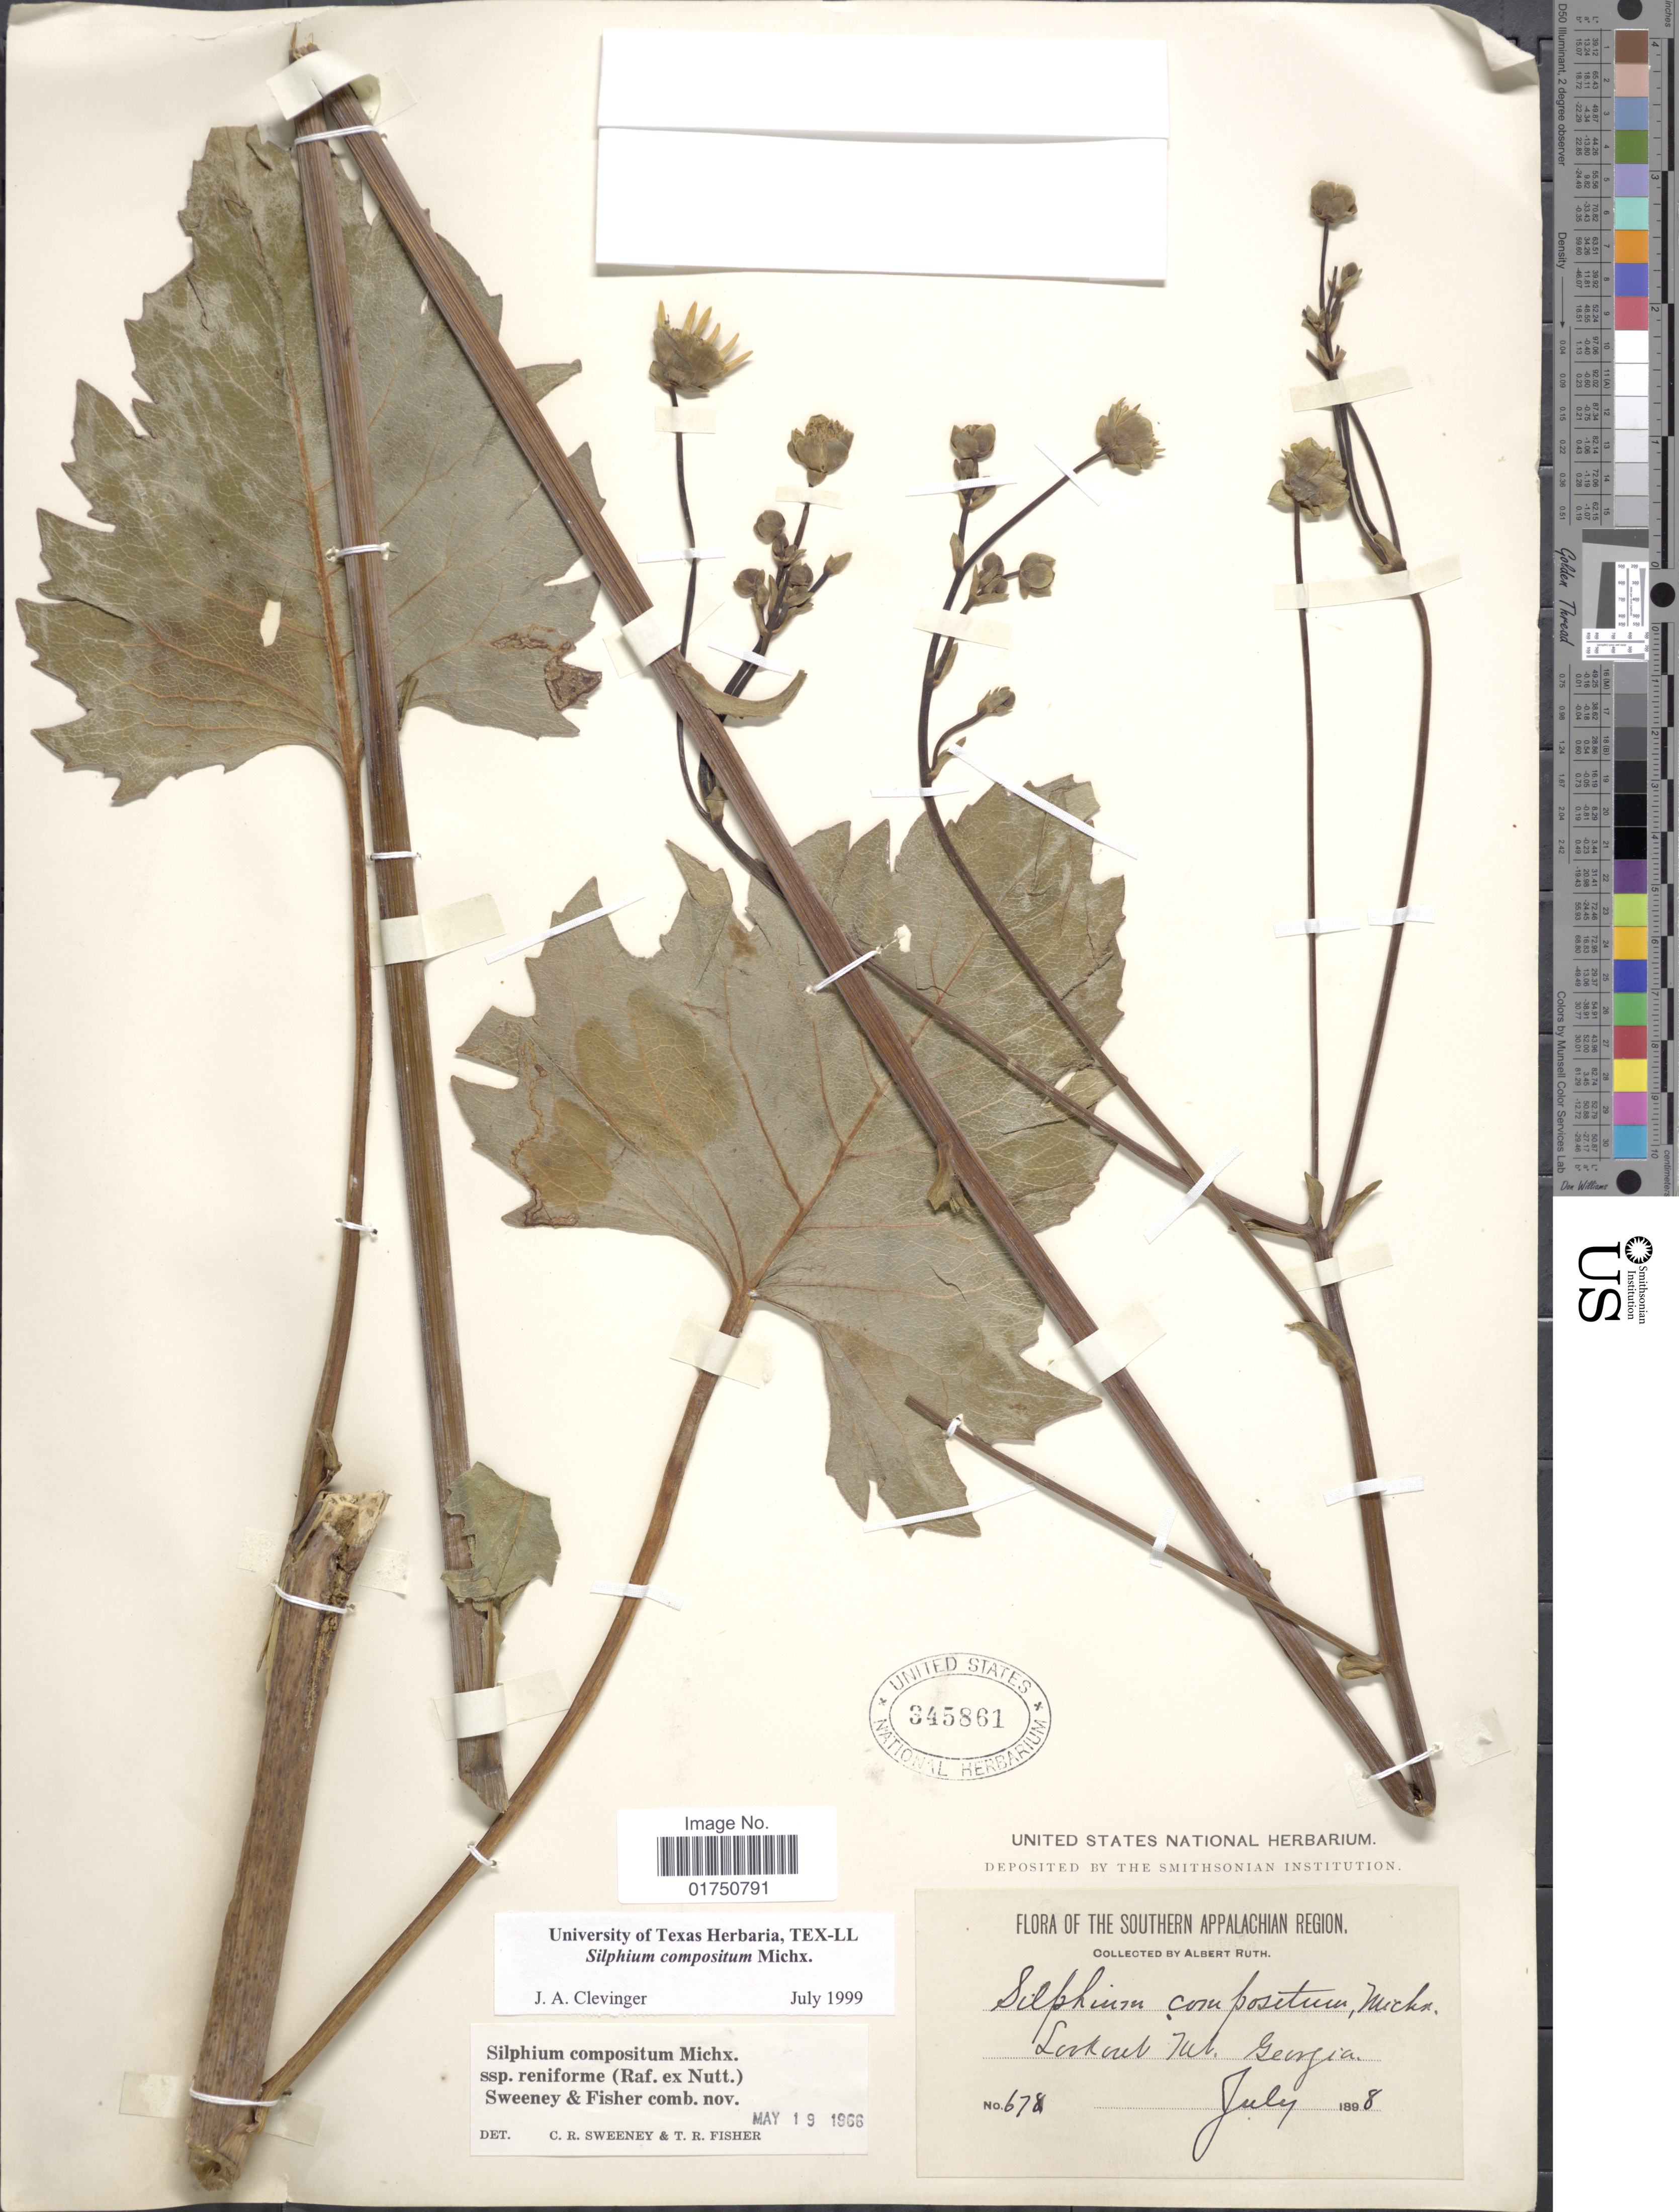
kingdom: Plantae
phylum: Tracheophyta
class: Magnoliopsida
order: Asterales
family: Asteraceae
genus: Silphium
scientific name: Silphium compositum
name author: Michx.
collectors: A. Ruth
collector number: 678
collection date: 1898-07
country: United States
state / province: Georgia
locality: Southern Appalachian Region. Lookout Mt. Georgia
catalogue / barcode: US 345861